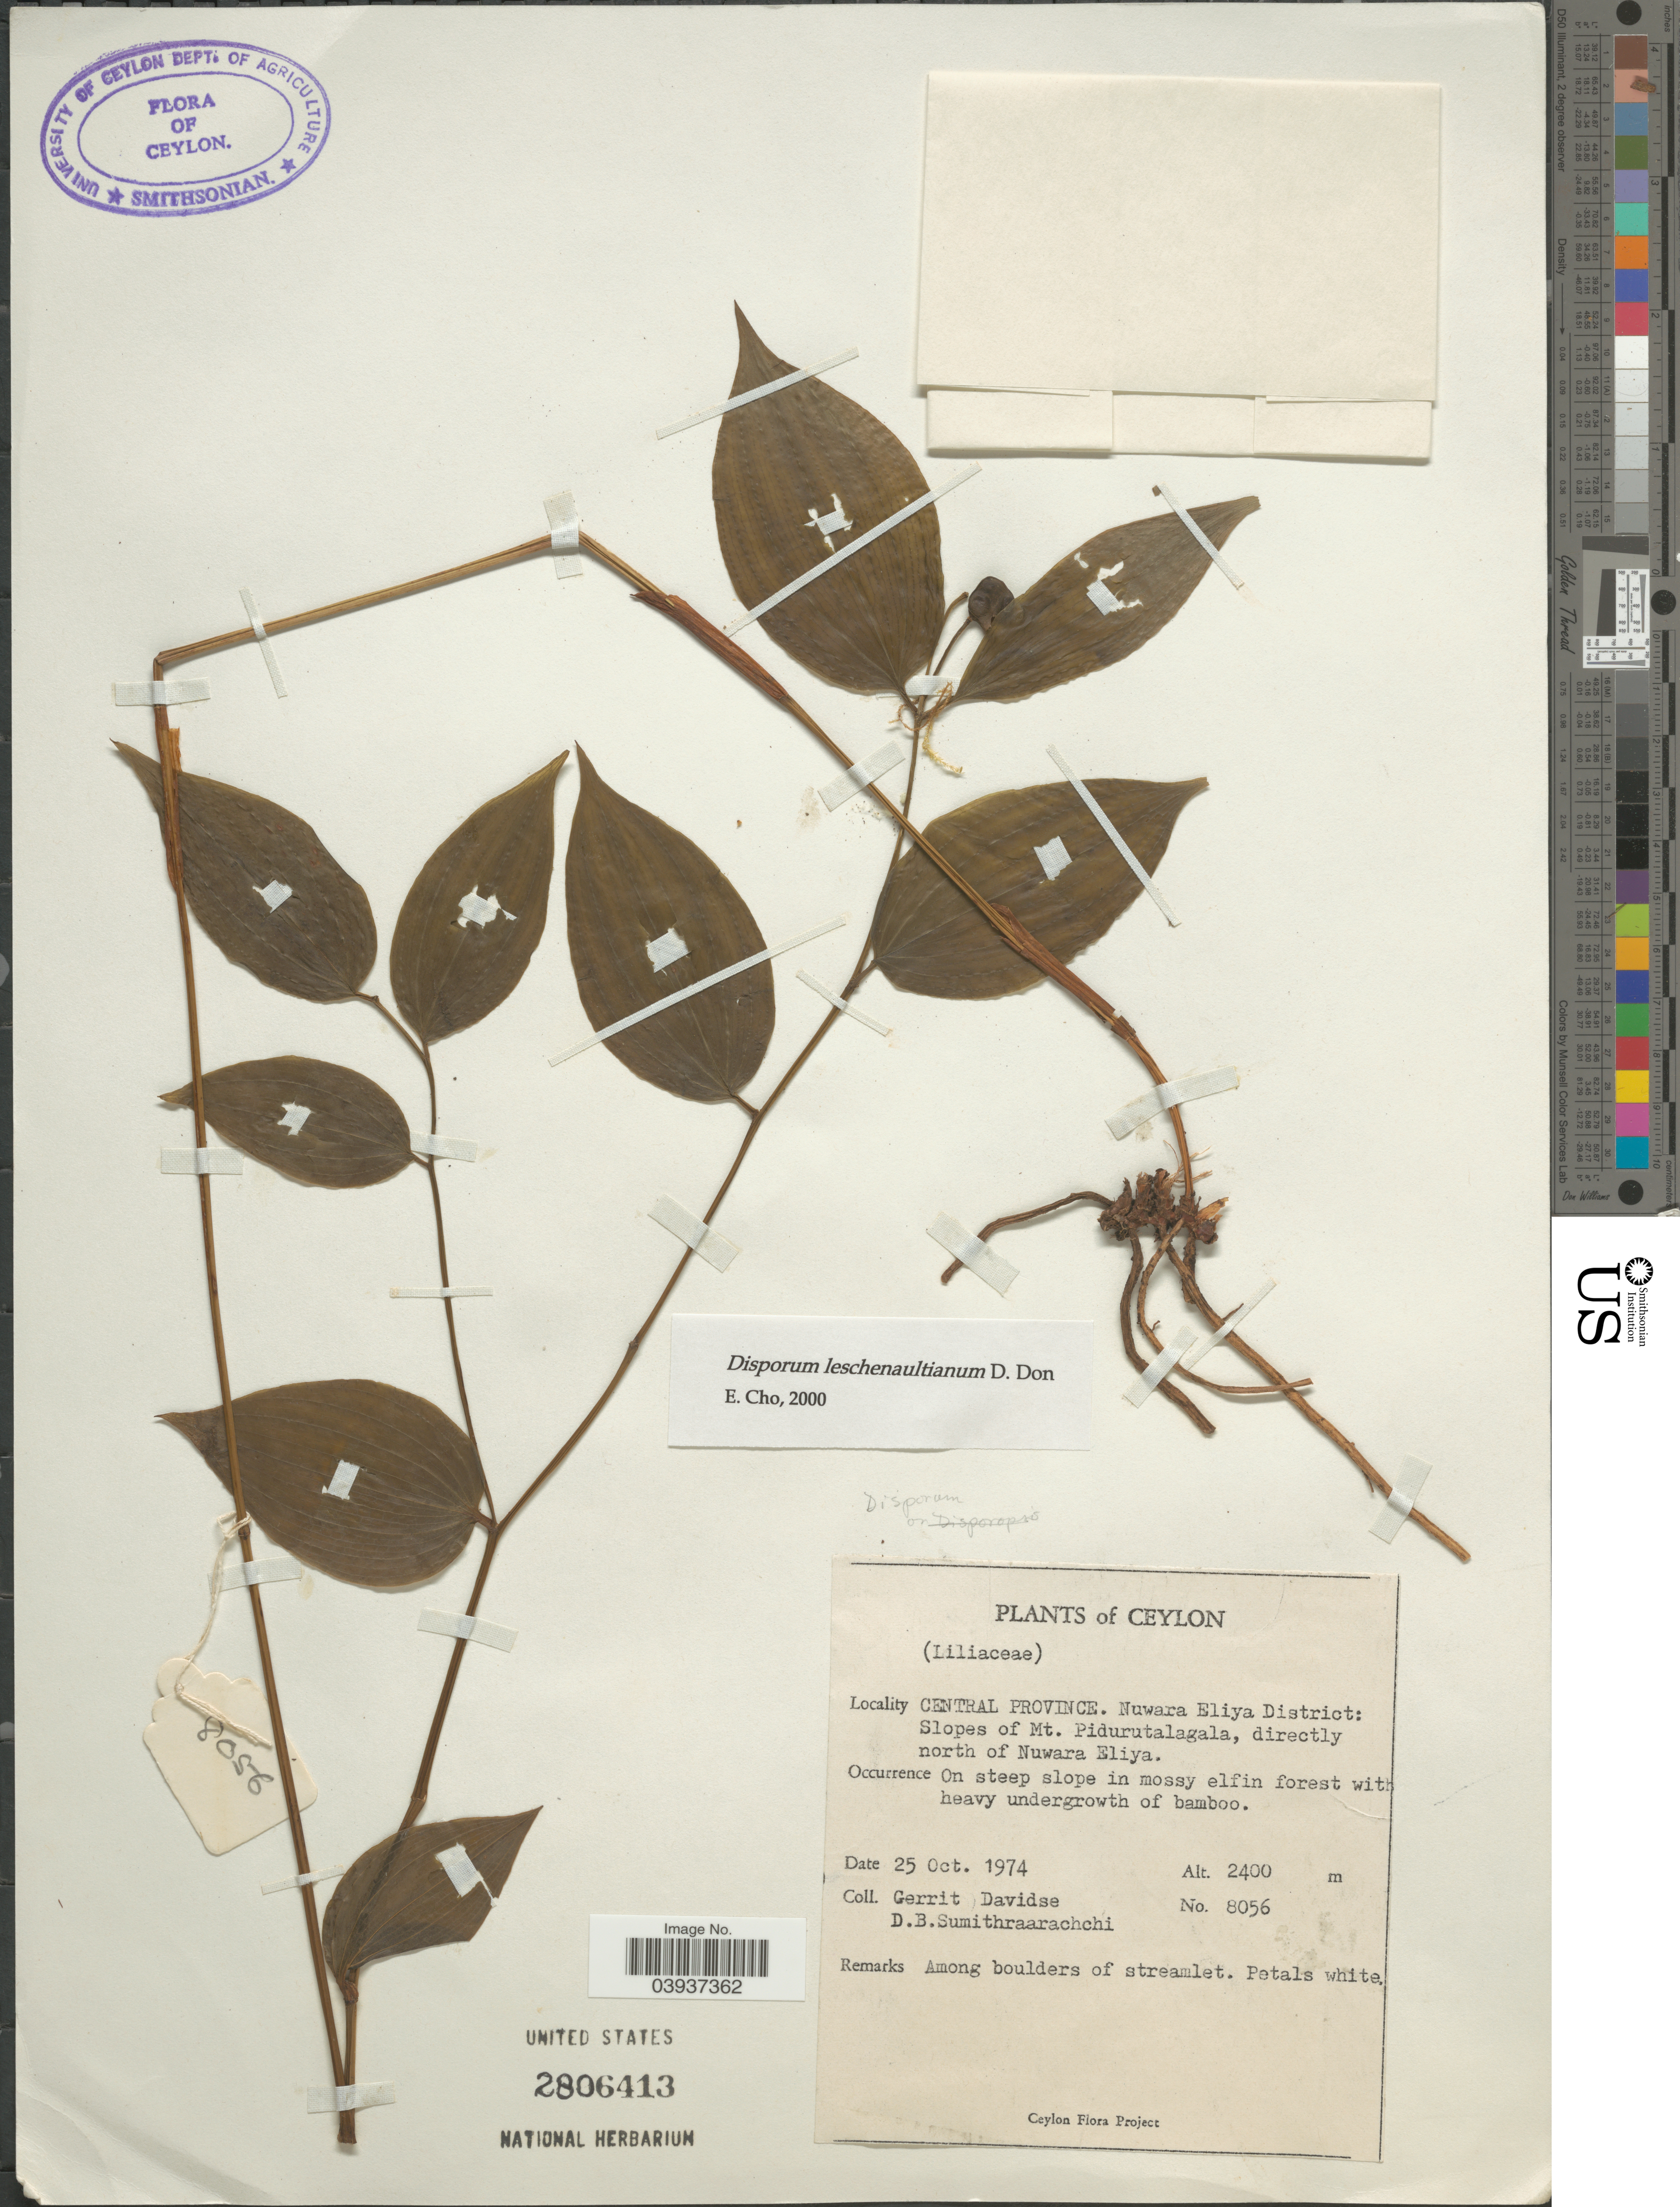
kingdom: Plantae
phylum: Tracheophyta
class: Liliopsida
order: Liliales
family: Colchicaceae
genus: Disporum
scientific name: Disporum cantoniense var. cantoniense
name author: (Lour.) Merr.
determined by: Strong, Mark T., (BOT), Smithsonian Institution - National Museum of Natural History (UNITED STATES)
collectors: G. Davidse & D. B. Sumithraarachchi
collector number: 8056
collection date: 1974-10-25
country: Sri Lanka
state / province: Central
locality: Ceylon. Nuwara Eliya District: Slopes of Mt. Pidurutalagala, directly north of Nuwara Eliya.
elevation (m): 2400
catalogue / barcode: US 2806413